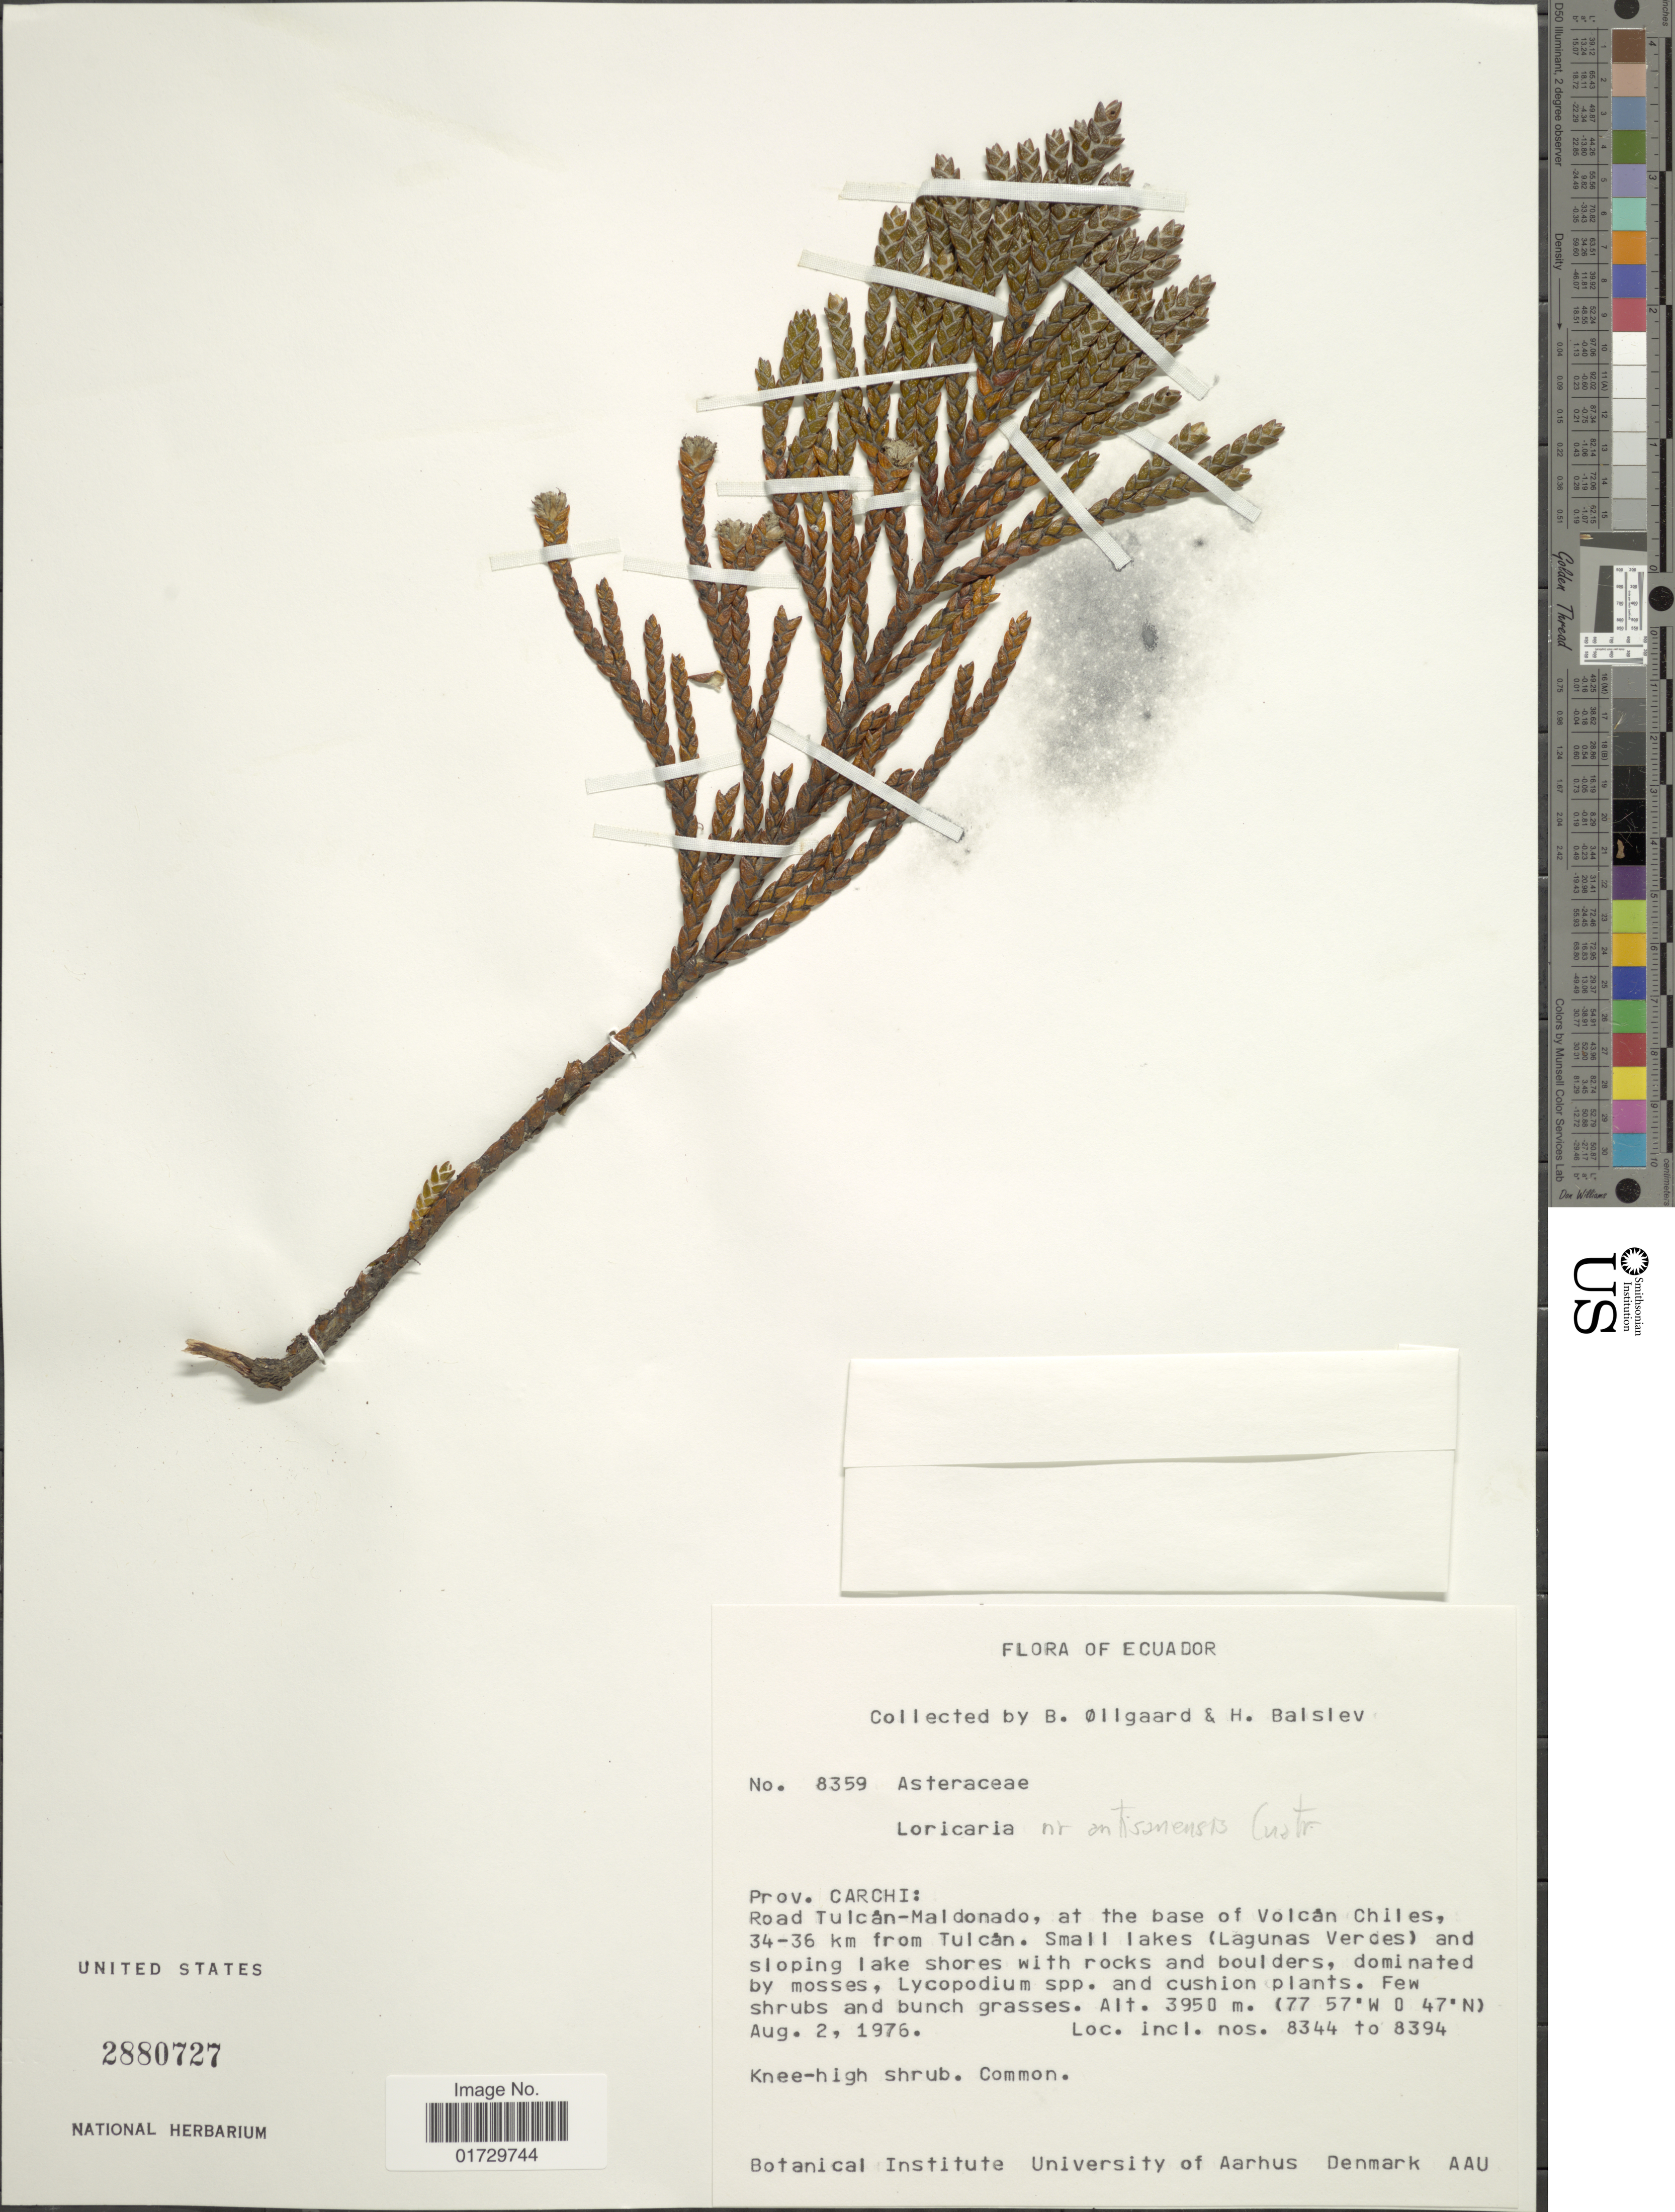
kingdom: Plantae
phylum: Tracheophyta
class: Magnoliopsida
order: Asterales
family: Asteraceae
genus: Loricaria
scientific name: Loricaria antisanensis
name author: Cuatrec.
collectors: B. Øllgaard & H. Balslev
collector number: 8359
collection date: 1976-08-02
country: Ecuador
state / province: Carchi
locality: Road Tulcan-Maldonado, at the base of Volcan Chiles, 34-36 km from Tulcan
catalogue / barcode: US 2880727